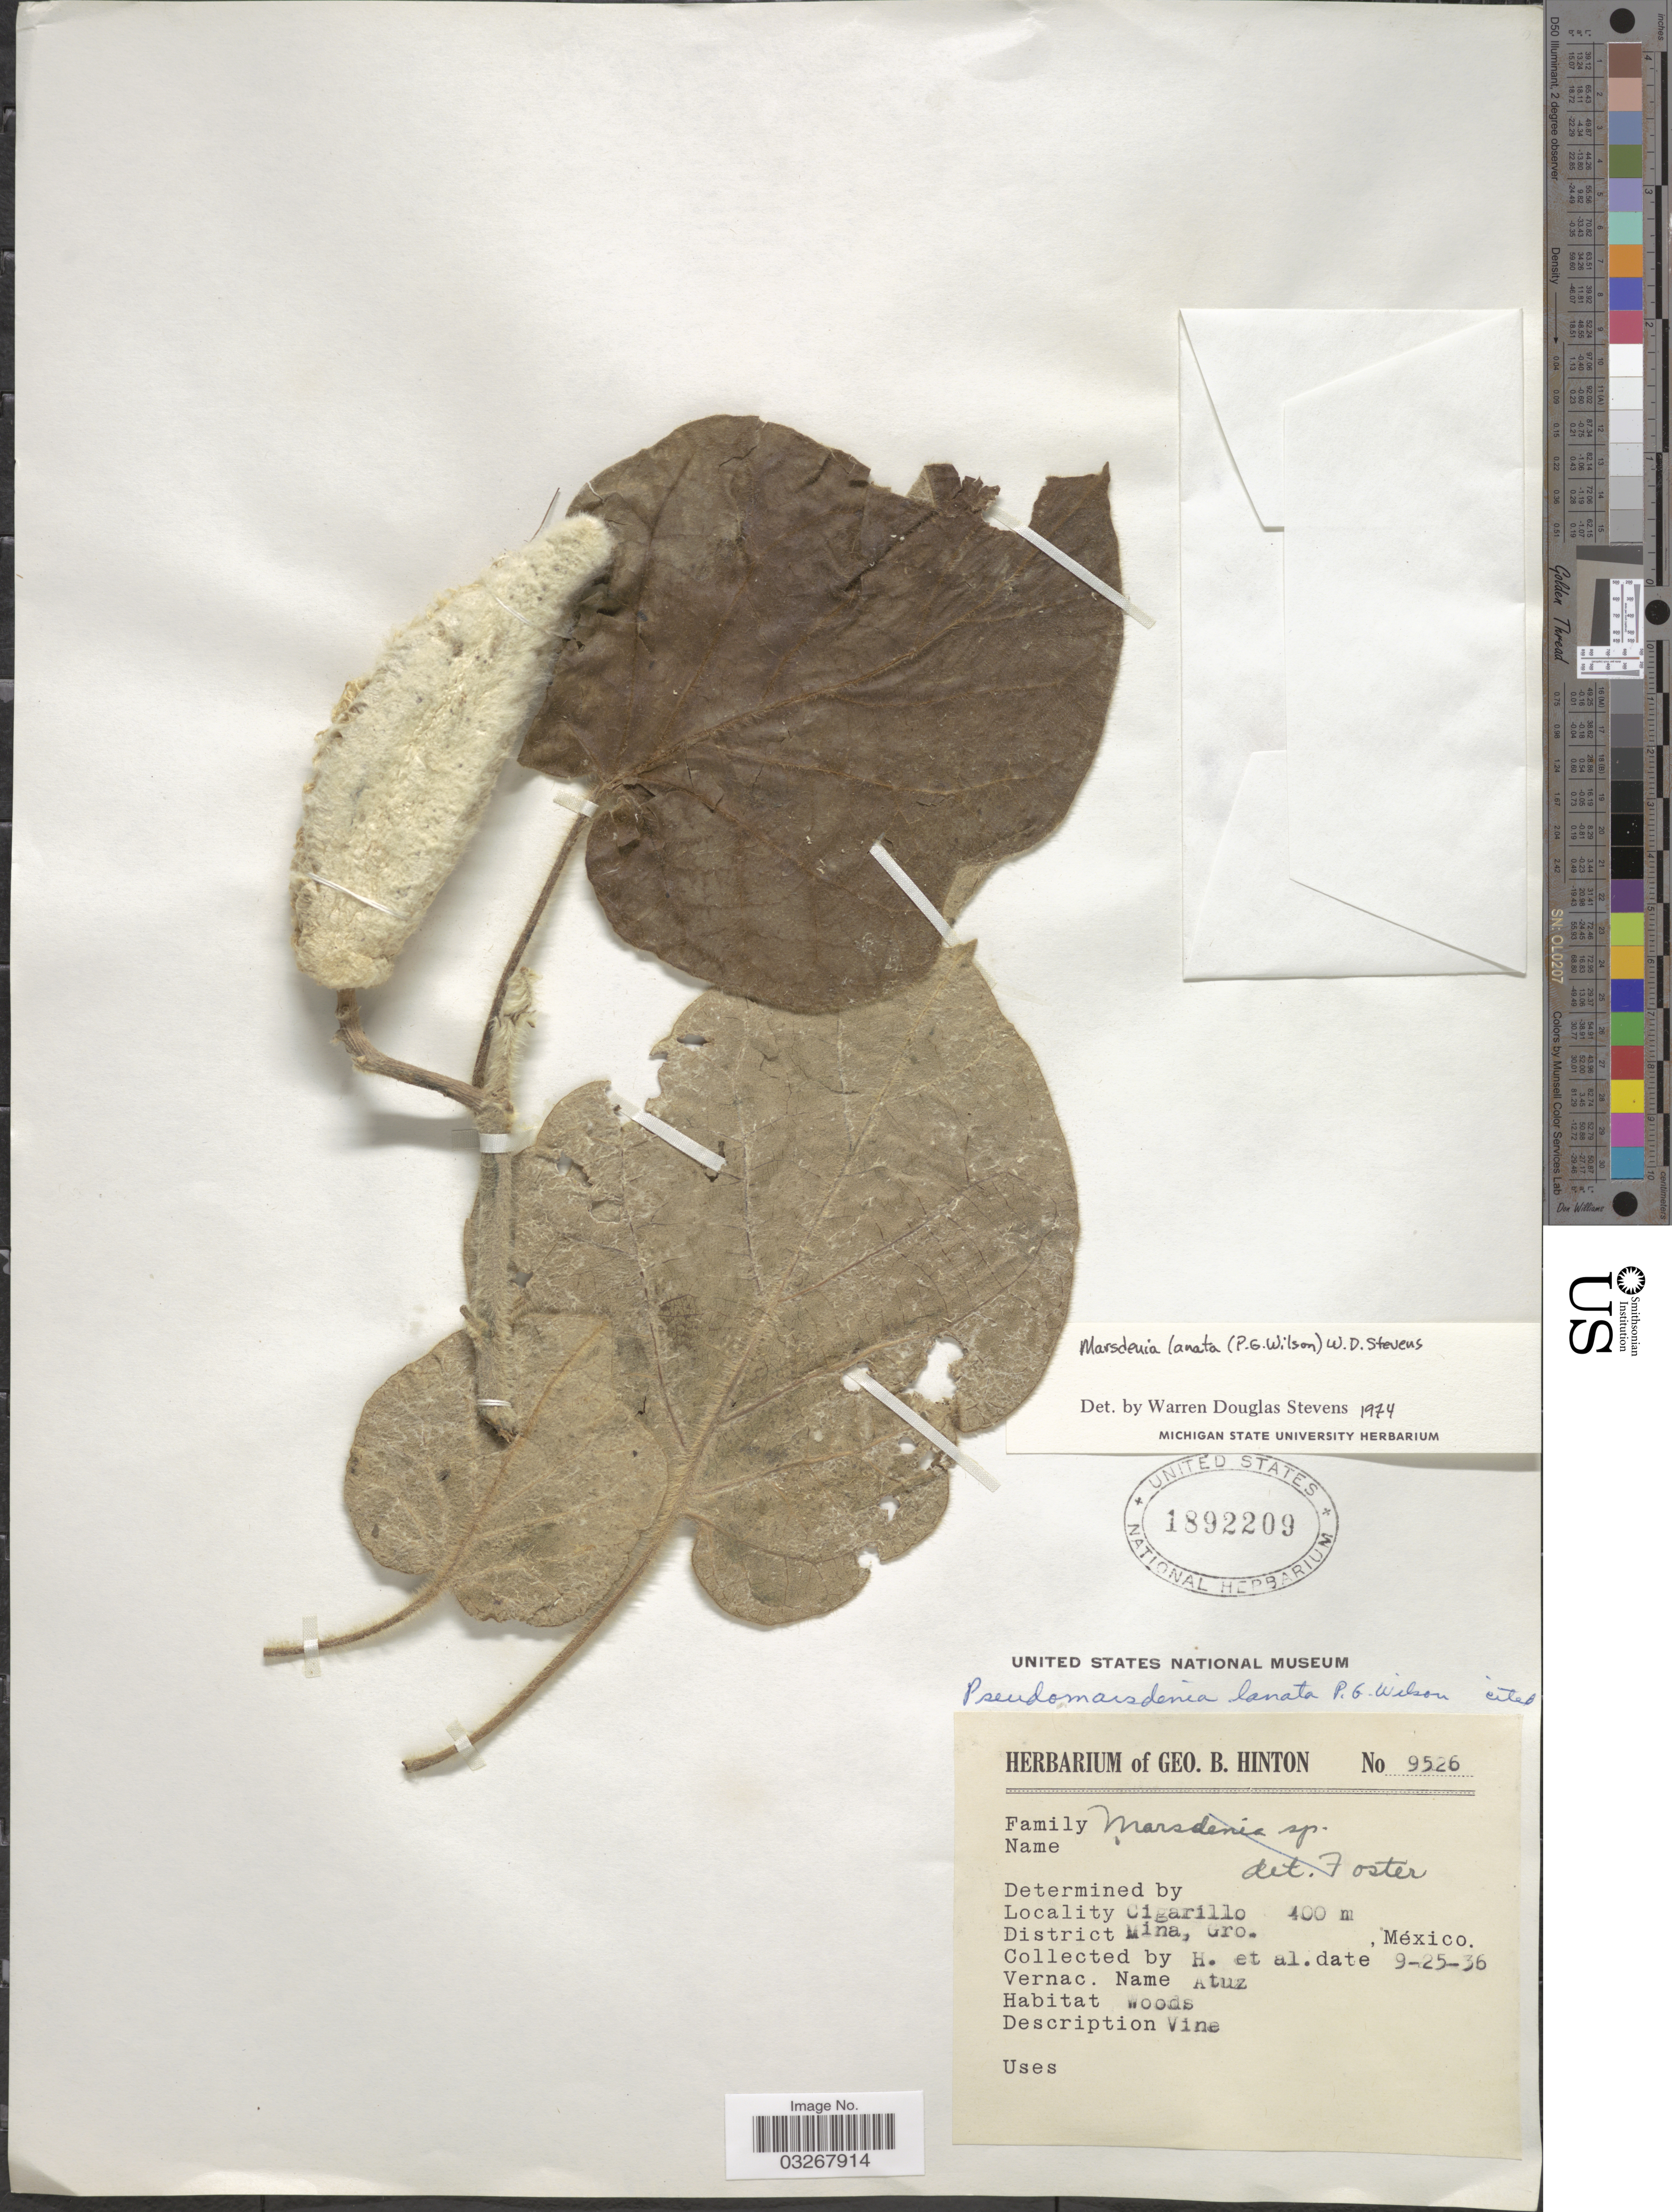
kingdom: Plantae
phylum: Tracheophyta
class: Magnoliopsida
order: Gentianales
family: Apocynaceae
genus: Marsdenia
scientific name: Marsdenia lanata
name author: (Paul G. Wilson) W.D. Stevens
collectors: G. B. Hinton & et al.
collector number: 9526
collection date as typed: Transcribed d/m/y: 25/9/36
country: Mexico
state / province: Guerrero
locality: Cigarillo, District Mina.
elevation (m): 400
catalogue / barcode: US 1892209